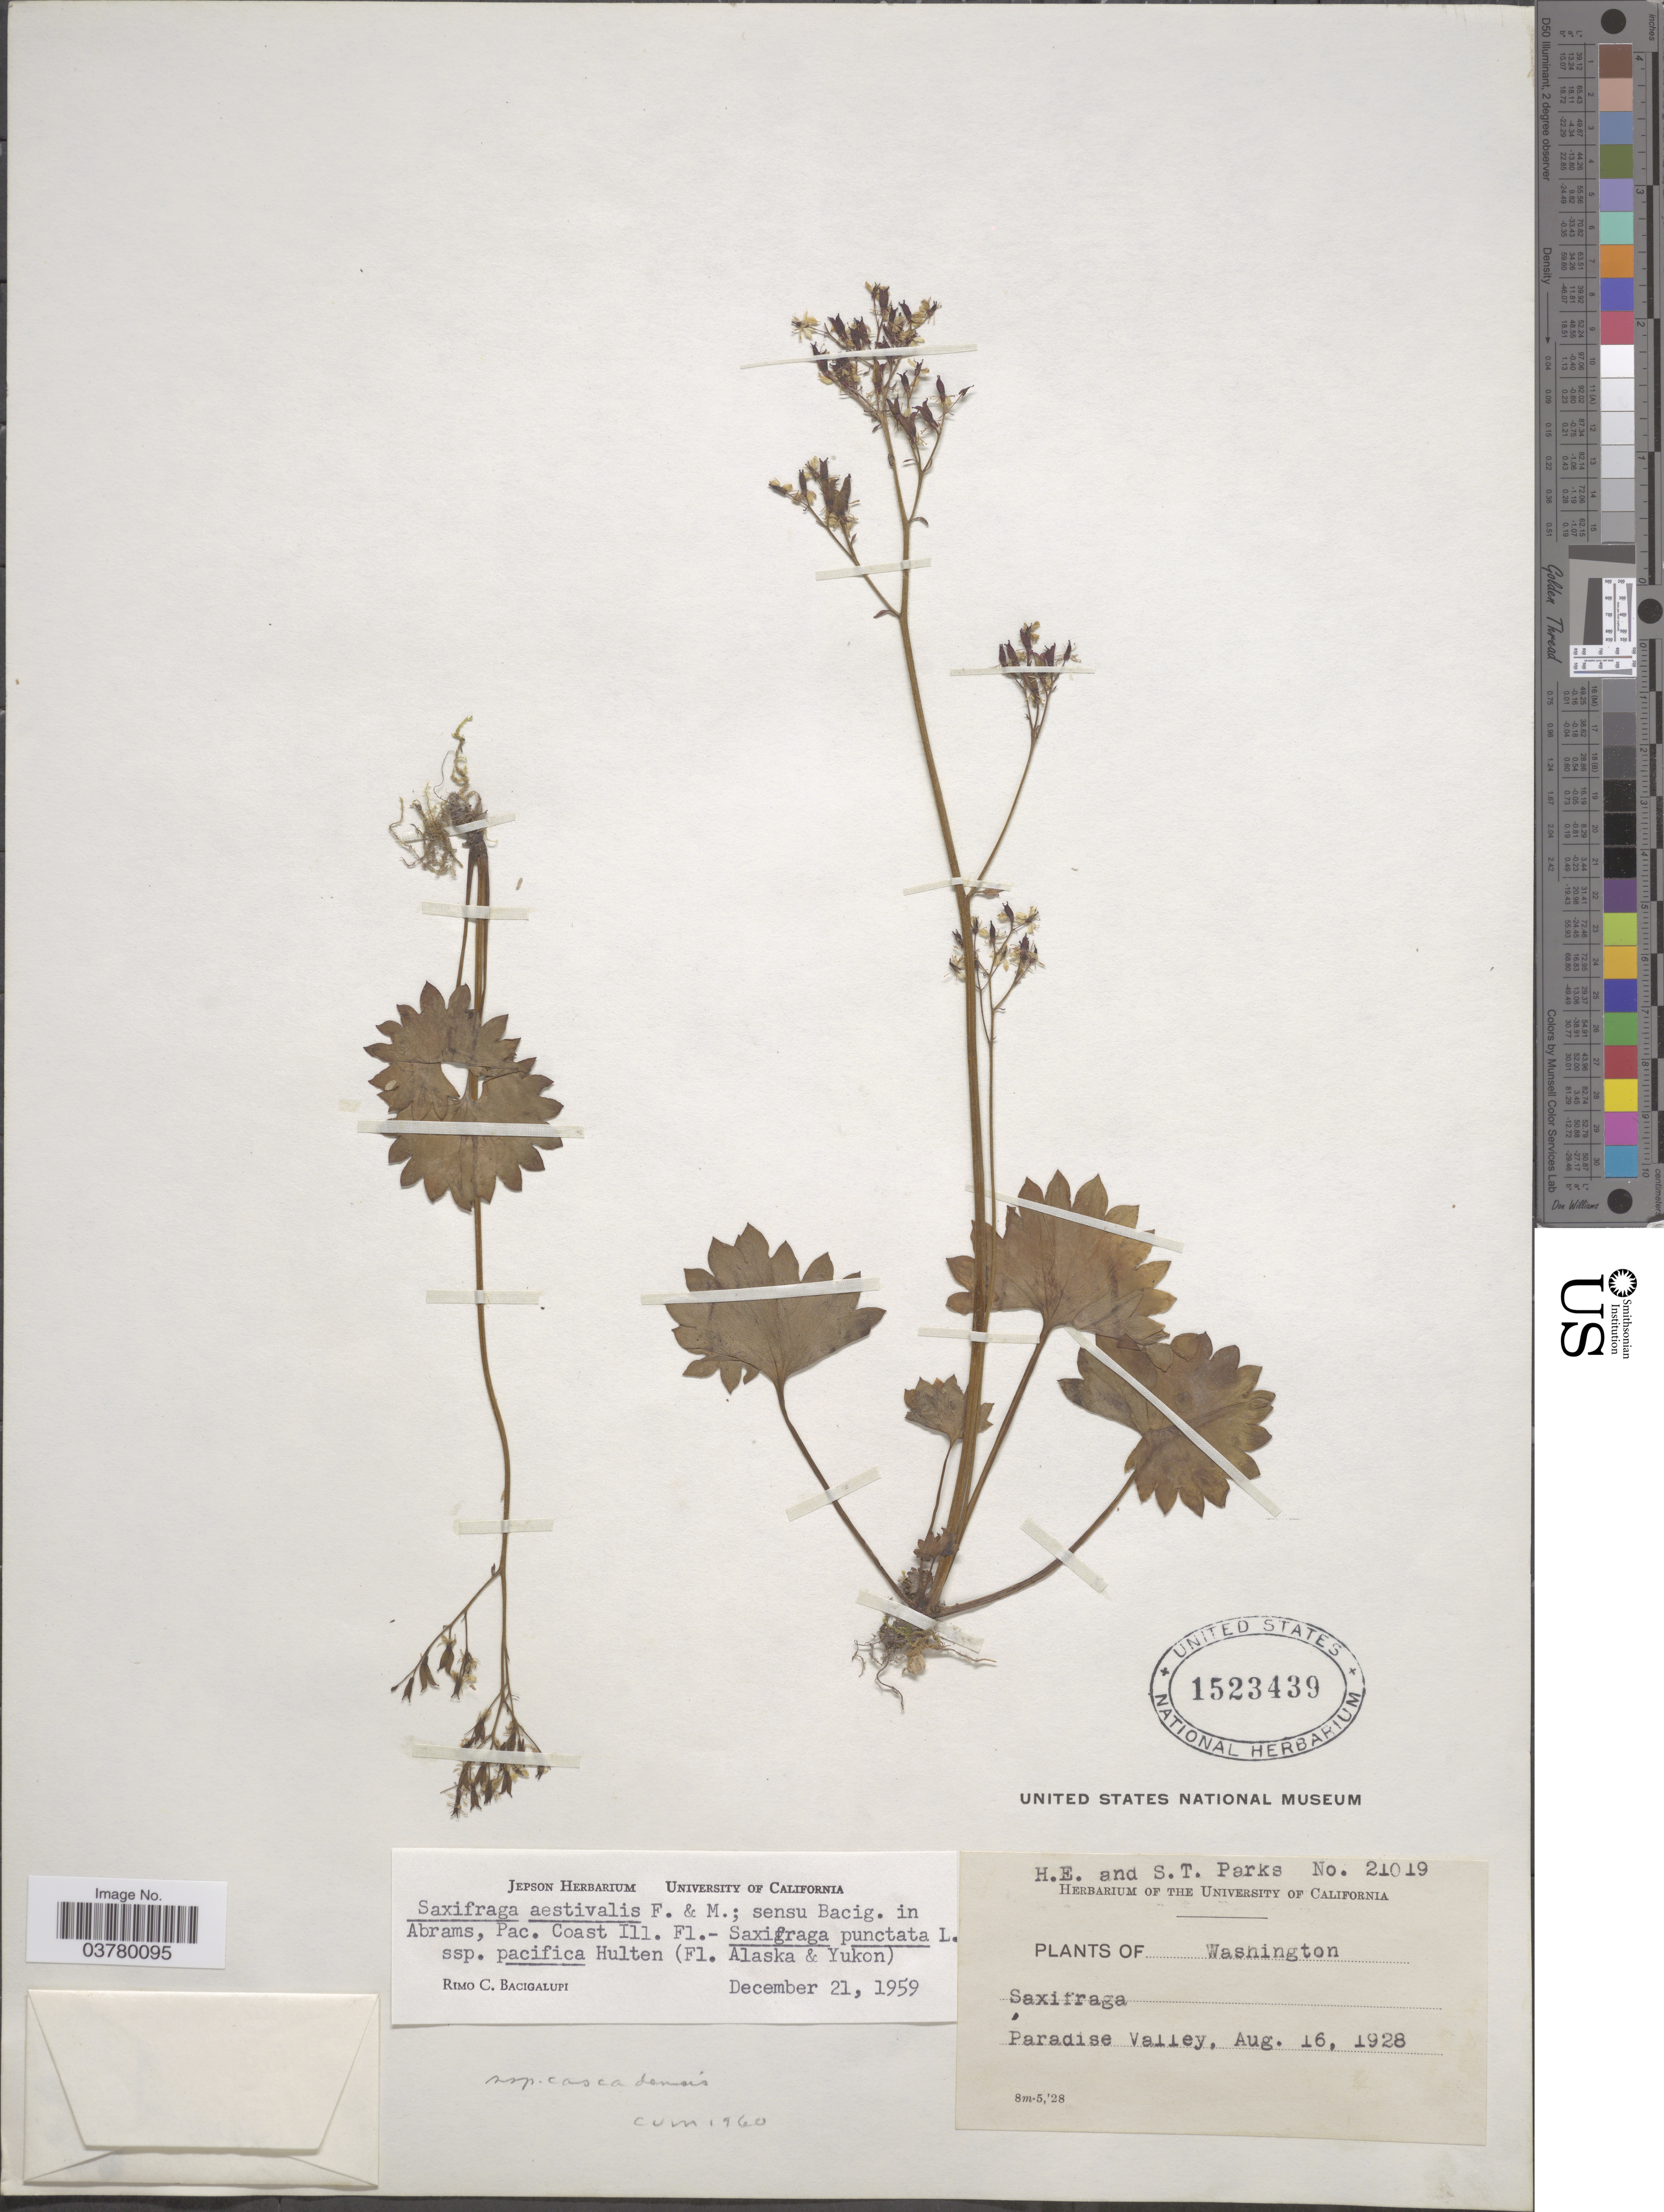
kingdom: Plantae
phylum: Tracheophyta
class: Magnoliopsida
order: Saxifragales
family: Saxifragaceae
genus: Micranthes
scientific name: Micranthes nelsoniana var. cascadensis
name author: (Calder & Savile) Gornall & H. Ohba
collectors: H. E. Parks & S. Parks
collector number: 21019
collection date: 1928-08-16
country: United States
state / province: Washington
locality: Paradise Valley.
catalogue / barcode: US 1523439